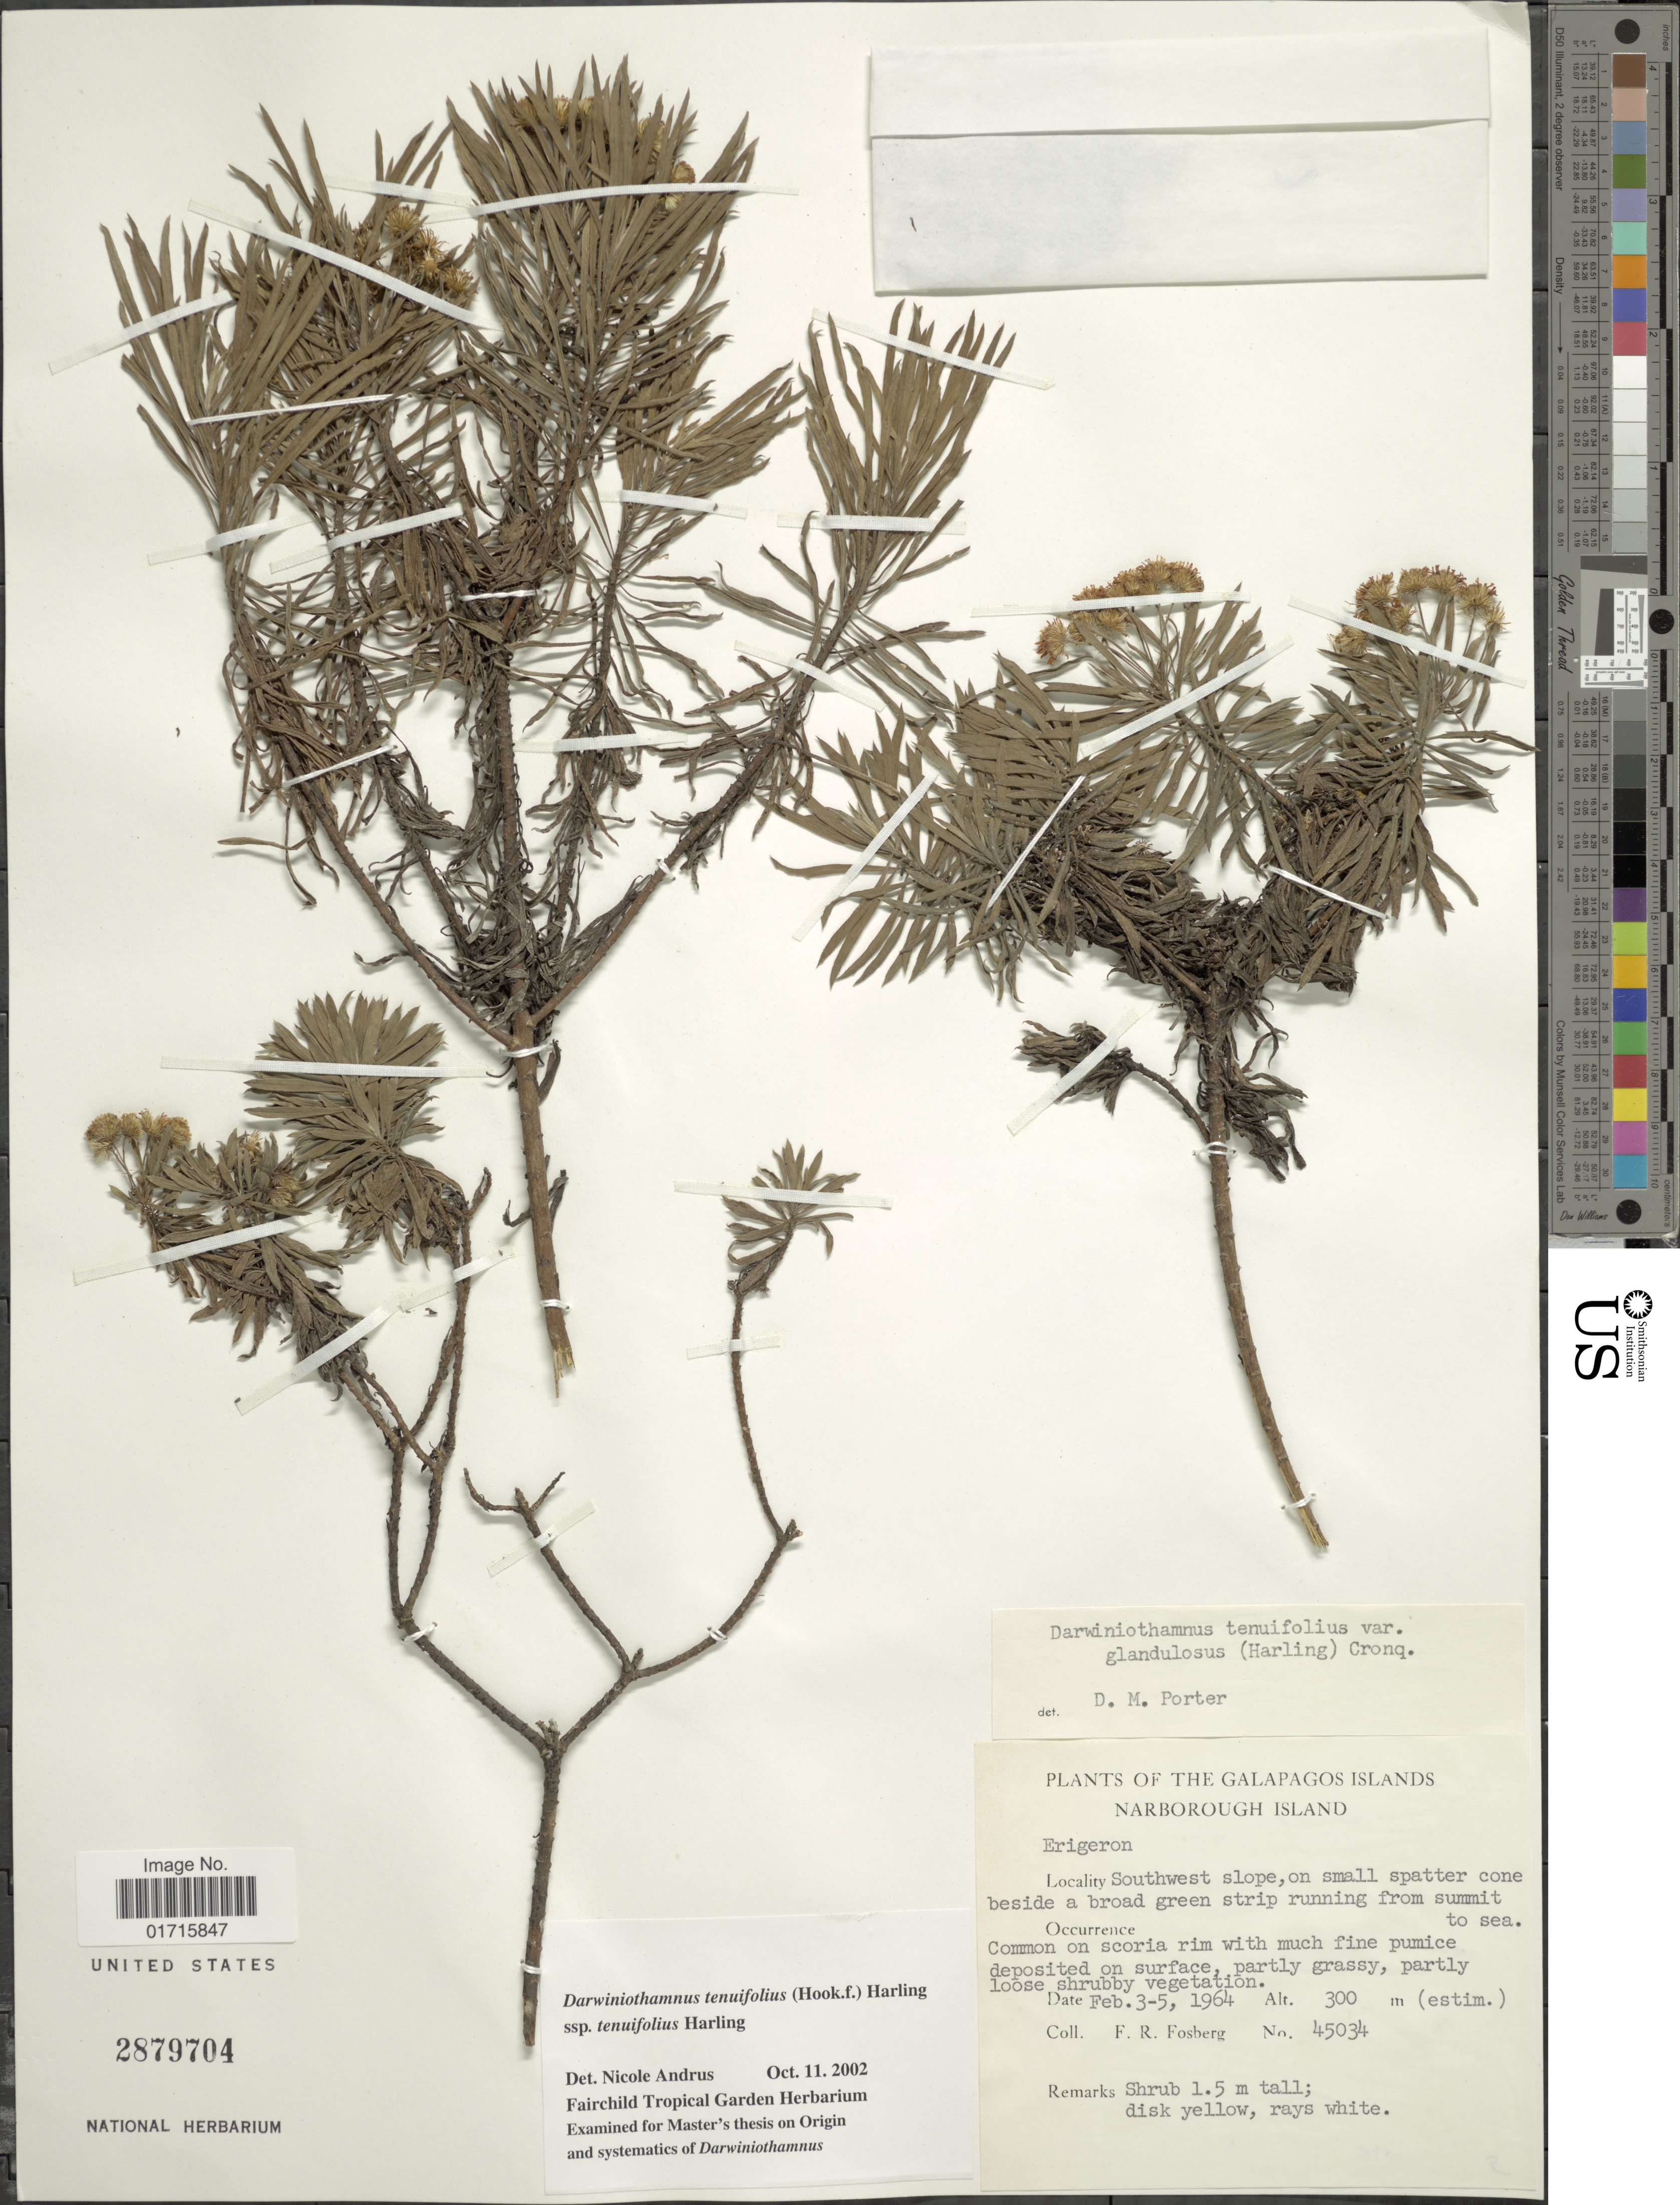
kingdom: Plantae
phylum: Tracheophyta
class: Magnoliopsida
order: Asterales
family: Asteraceae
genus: Darwiniothamnus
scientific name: Darwiniothamnus tenuifolius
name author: (Hook. f.) Harling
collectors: F. R. Fosberg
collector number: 45034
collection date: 1964-02-03/1964-02-05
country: Ecuador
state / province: Colón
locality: The Galapagos Islands. Narborough Island. Southwest slope, on small spatter cone beside a broad green strip running from summit to sea.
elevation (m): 300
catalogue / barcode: US 2879704